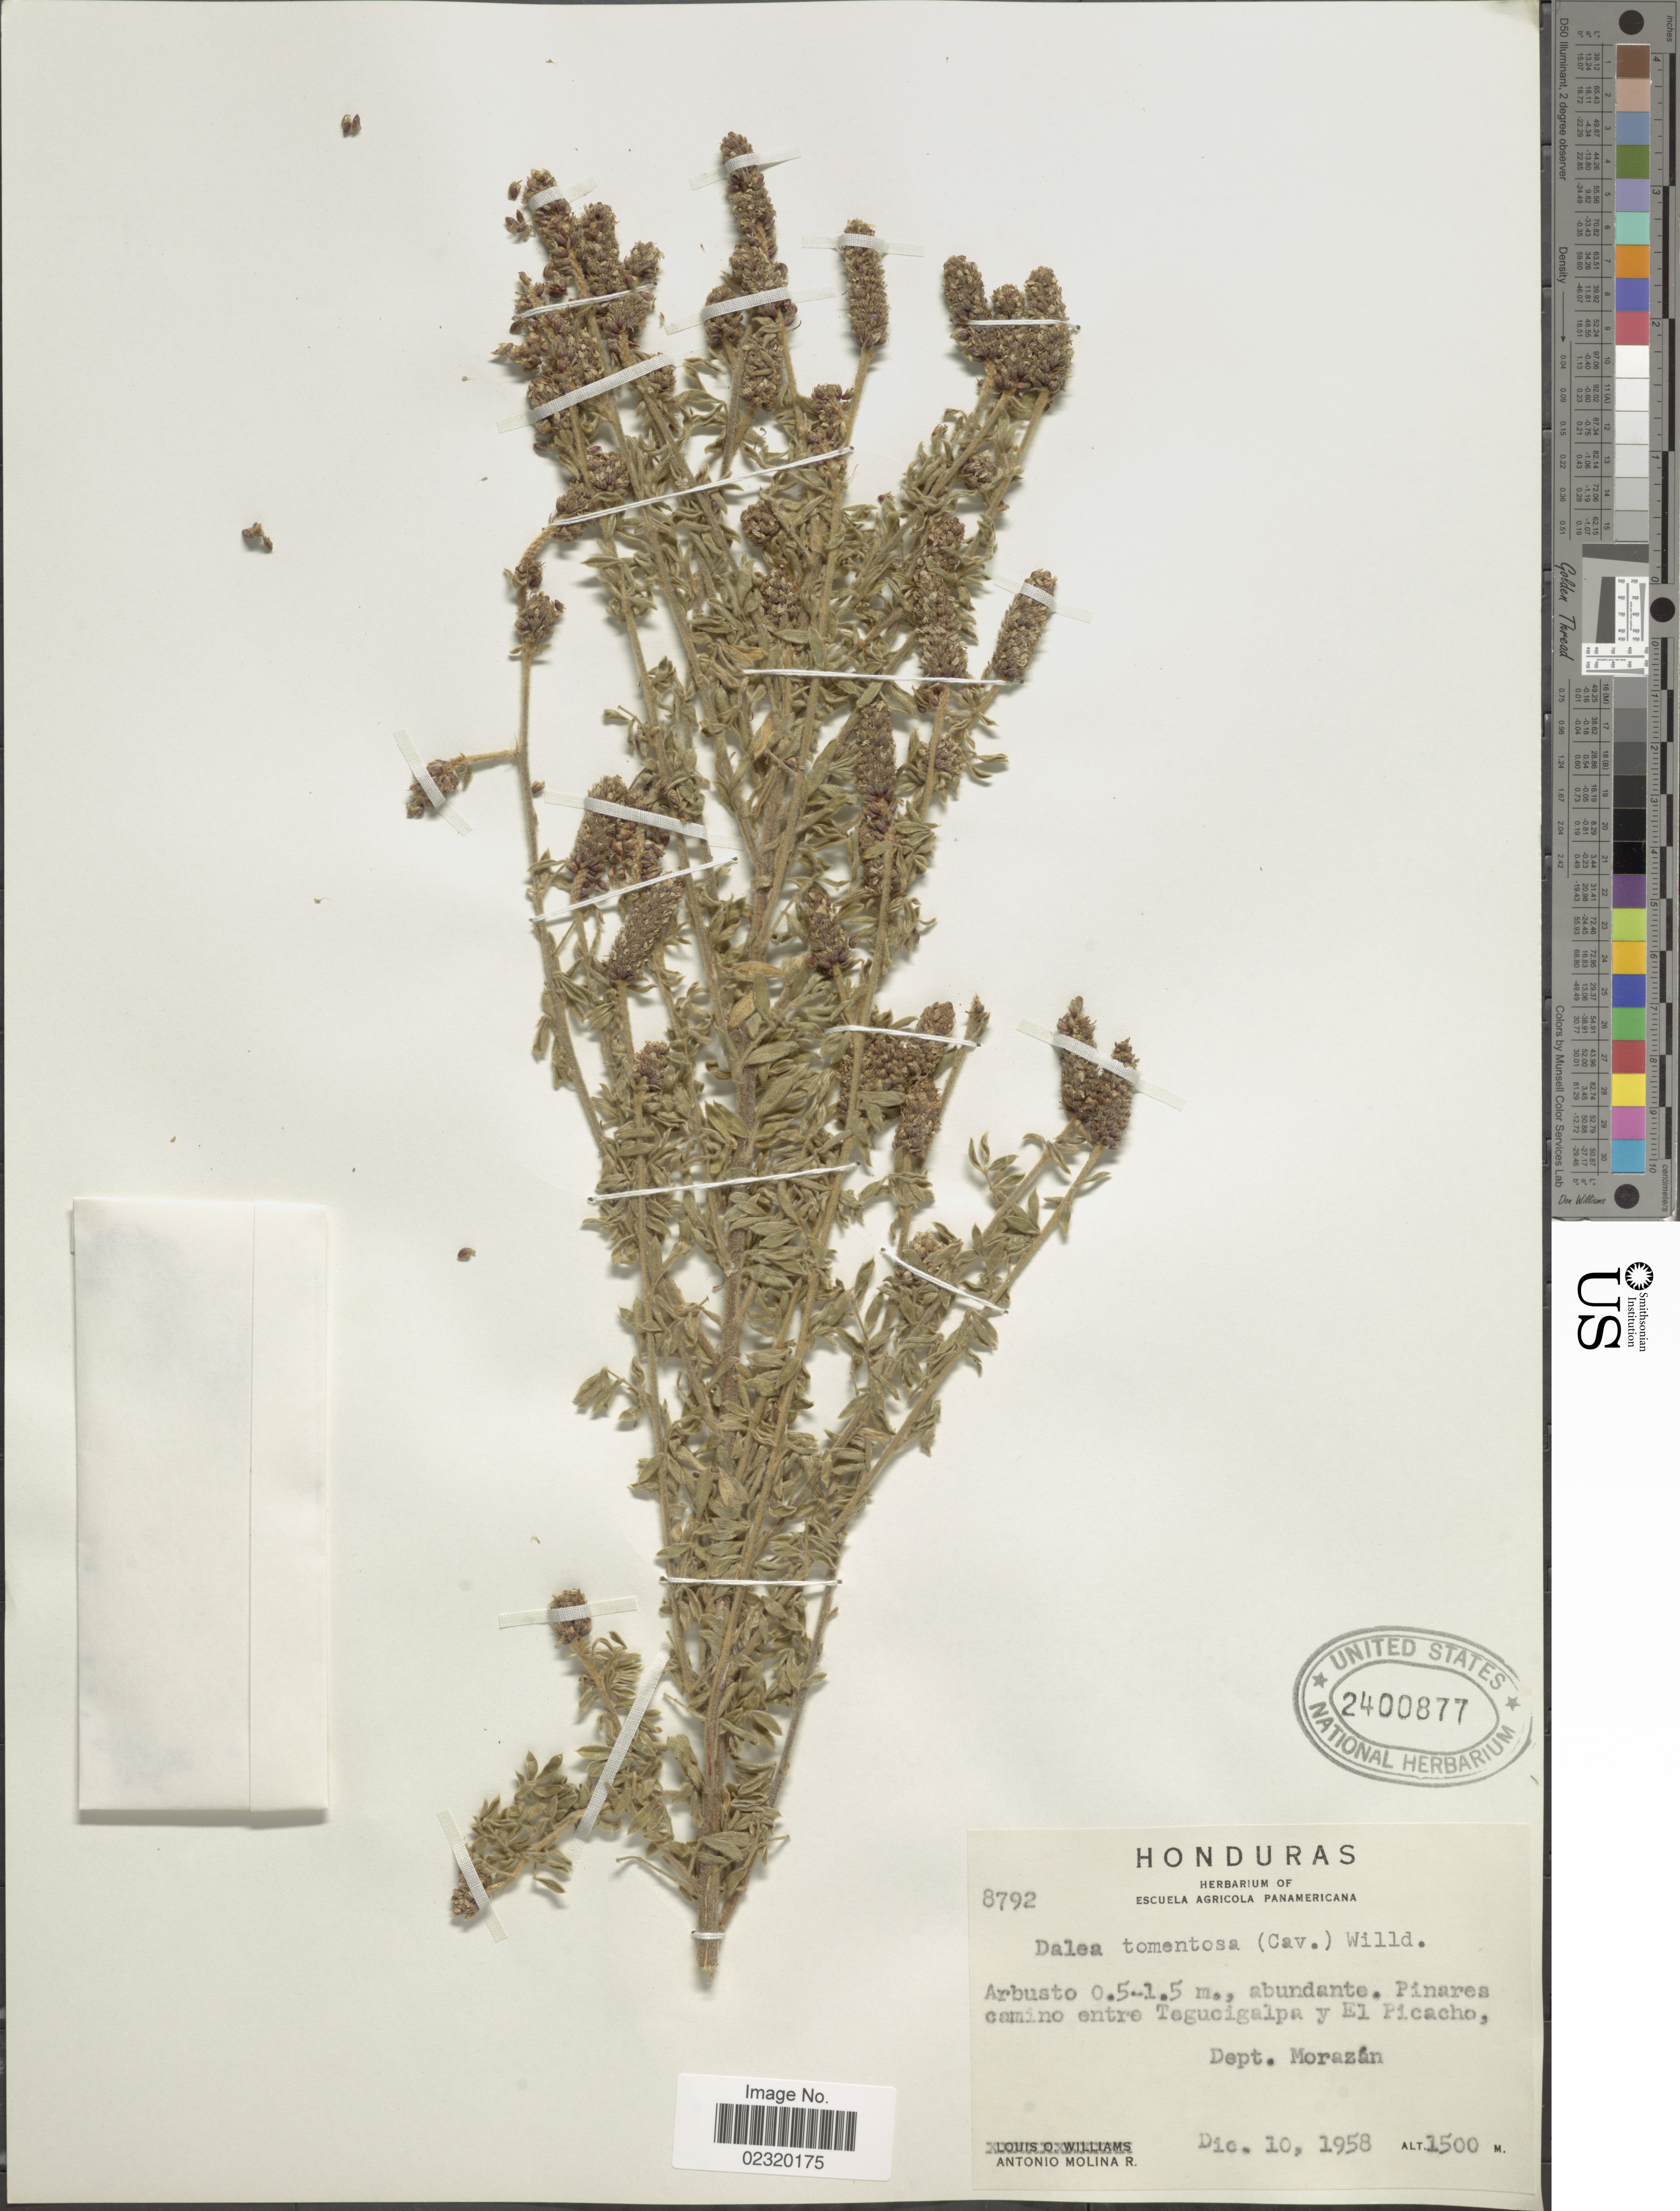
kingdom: Plantae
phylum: Tracheophyta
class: Magnoliopsida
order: Fabales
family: Fabaceae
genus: Dalea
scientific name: Dalea tomentosa var. psoraleoides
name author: (Moric.) Barneby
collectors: A. Molina R.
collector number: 8792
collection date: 1958-12-10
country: Honduras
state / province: Fco. Morazán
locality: Pinares camino entre Tegucigalpa y El Picacho, Dept. Morazán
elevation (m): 1500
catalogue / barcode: US 2400877